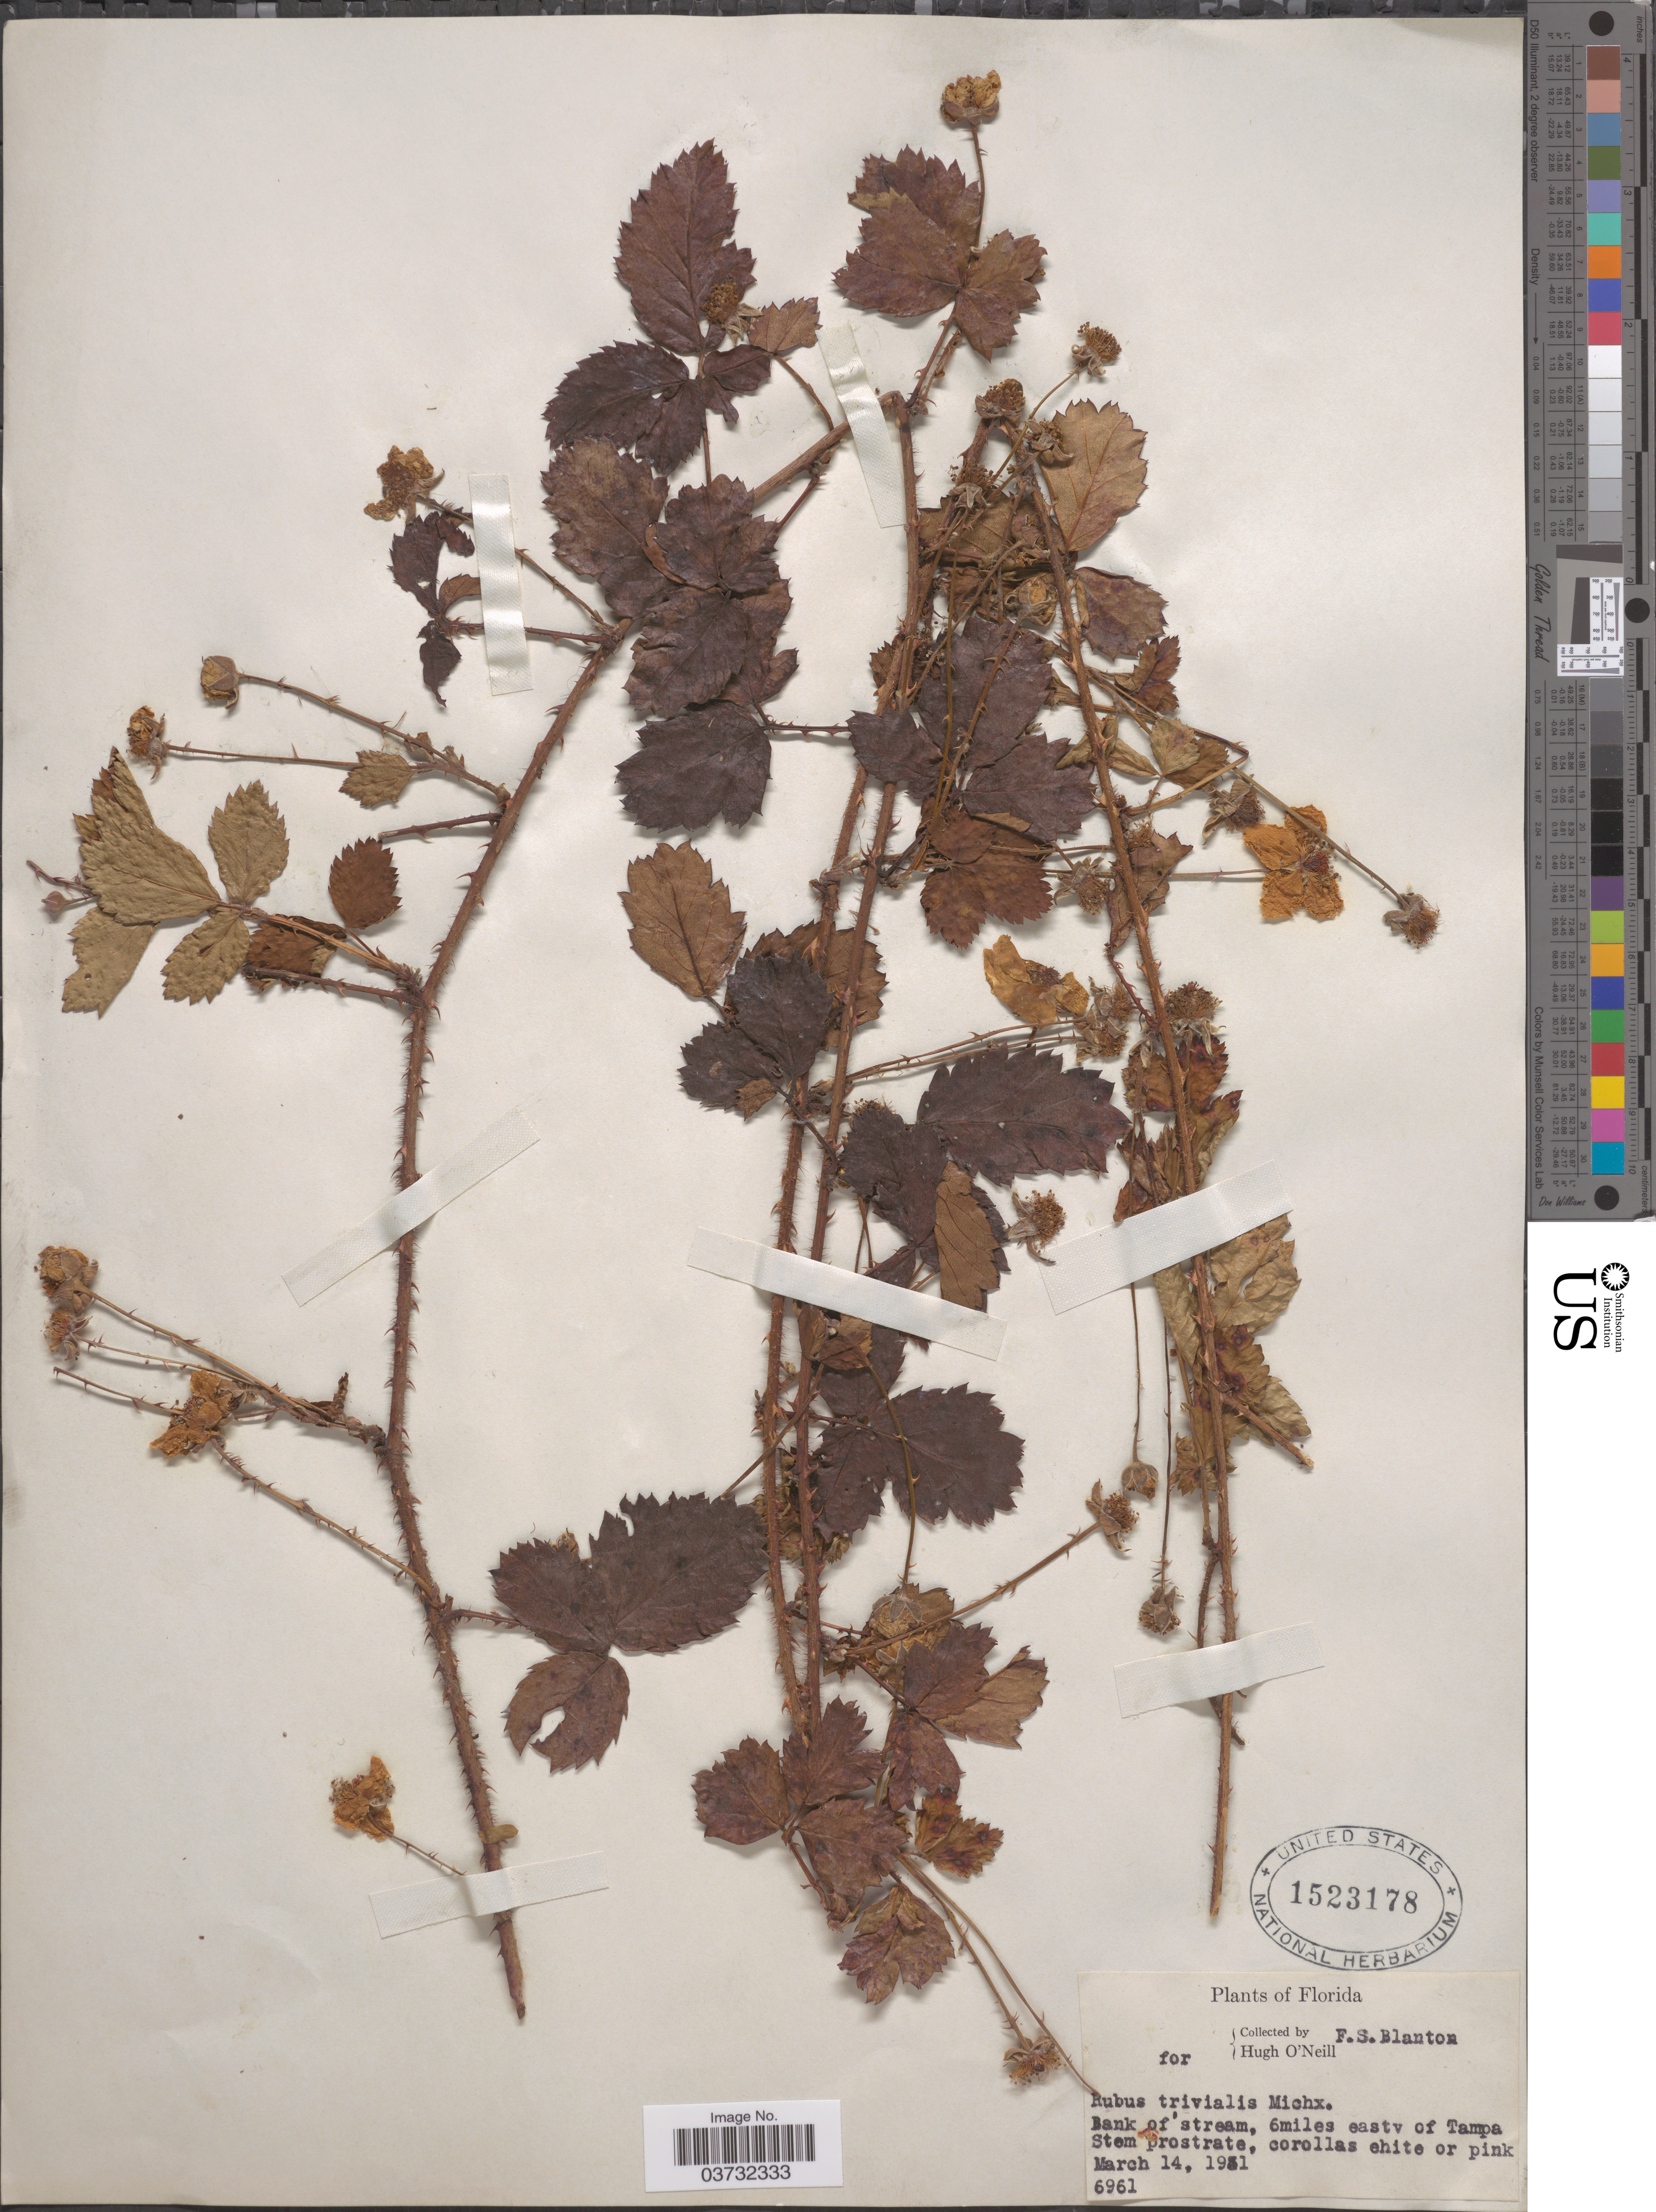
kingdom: Plantae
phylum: Tracheophyta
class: Magnoliopsida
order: Rosales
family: Rosaceae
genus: Rubus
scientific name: Rubus trivialis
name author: Michx.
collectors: F. S. Blanton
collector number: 6961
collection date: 1931-03-14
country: United States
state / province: Florida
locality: Bank of' stream, 6miles eastv of Tampa.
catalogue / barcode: US 1523178